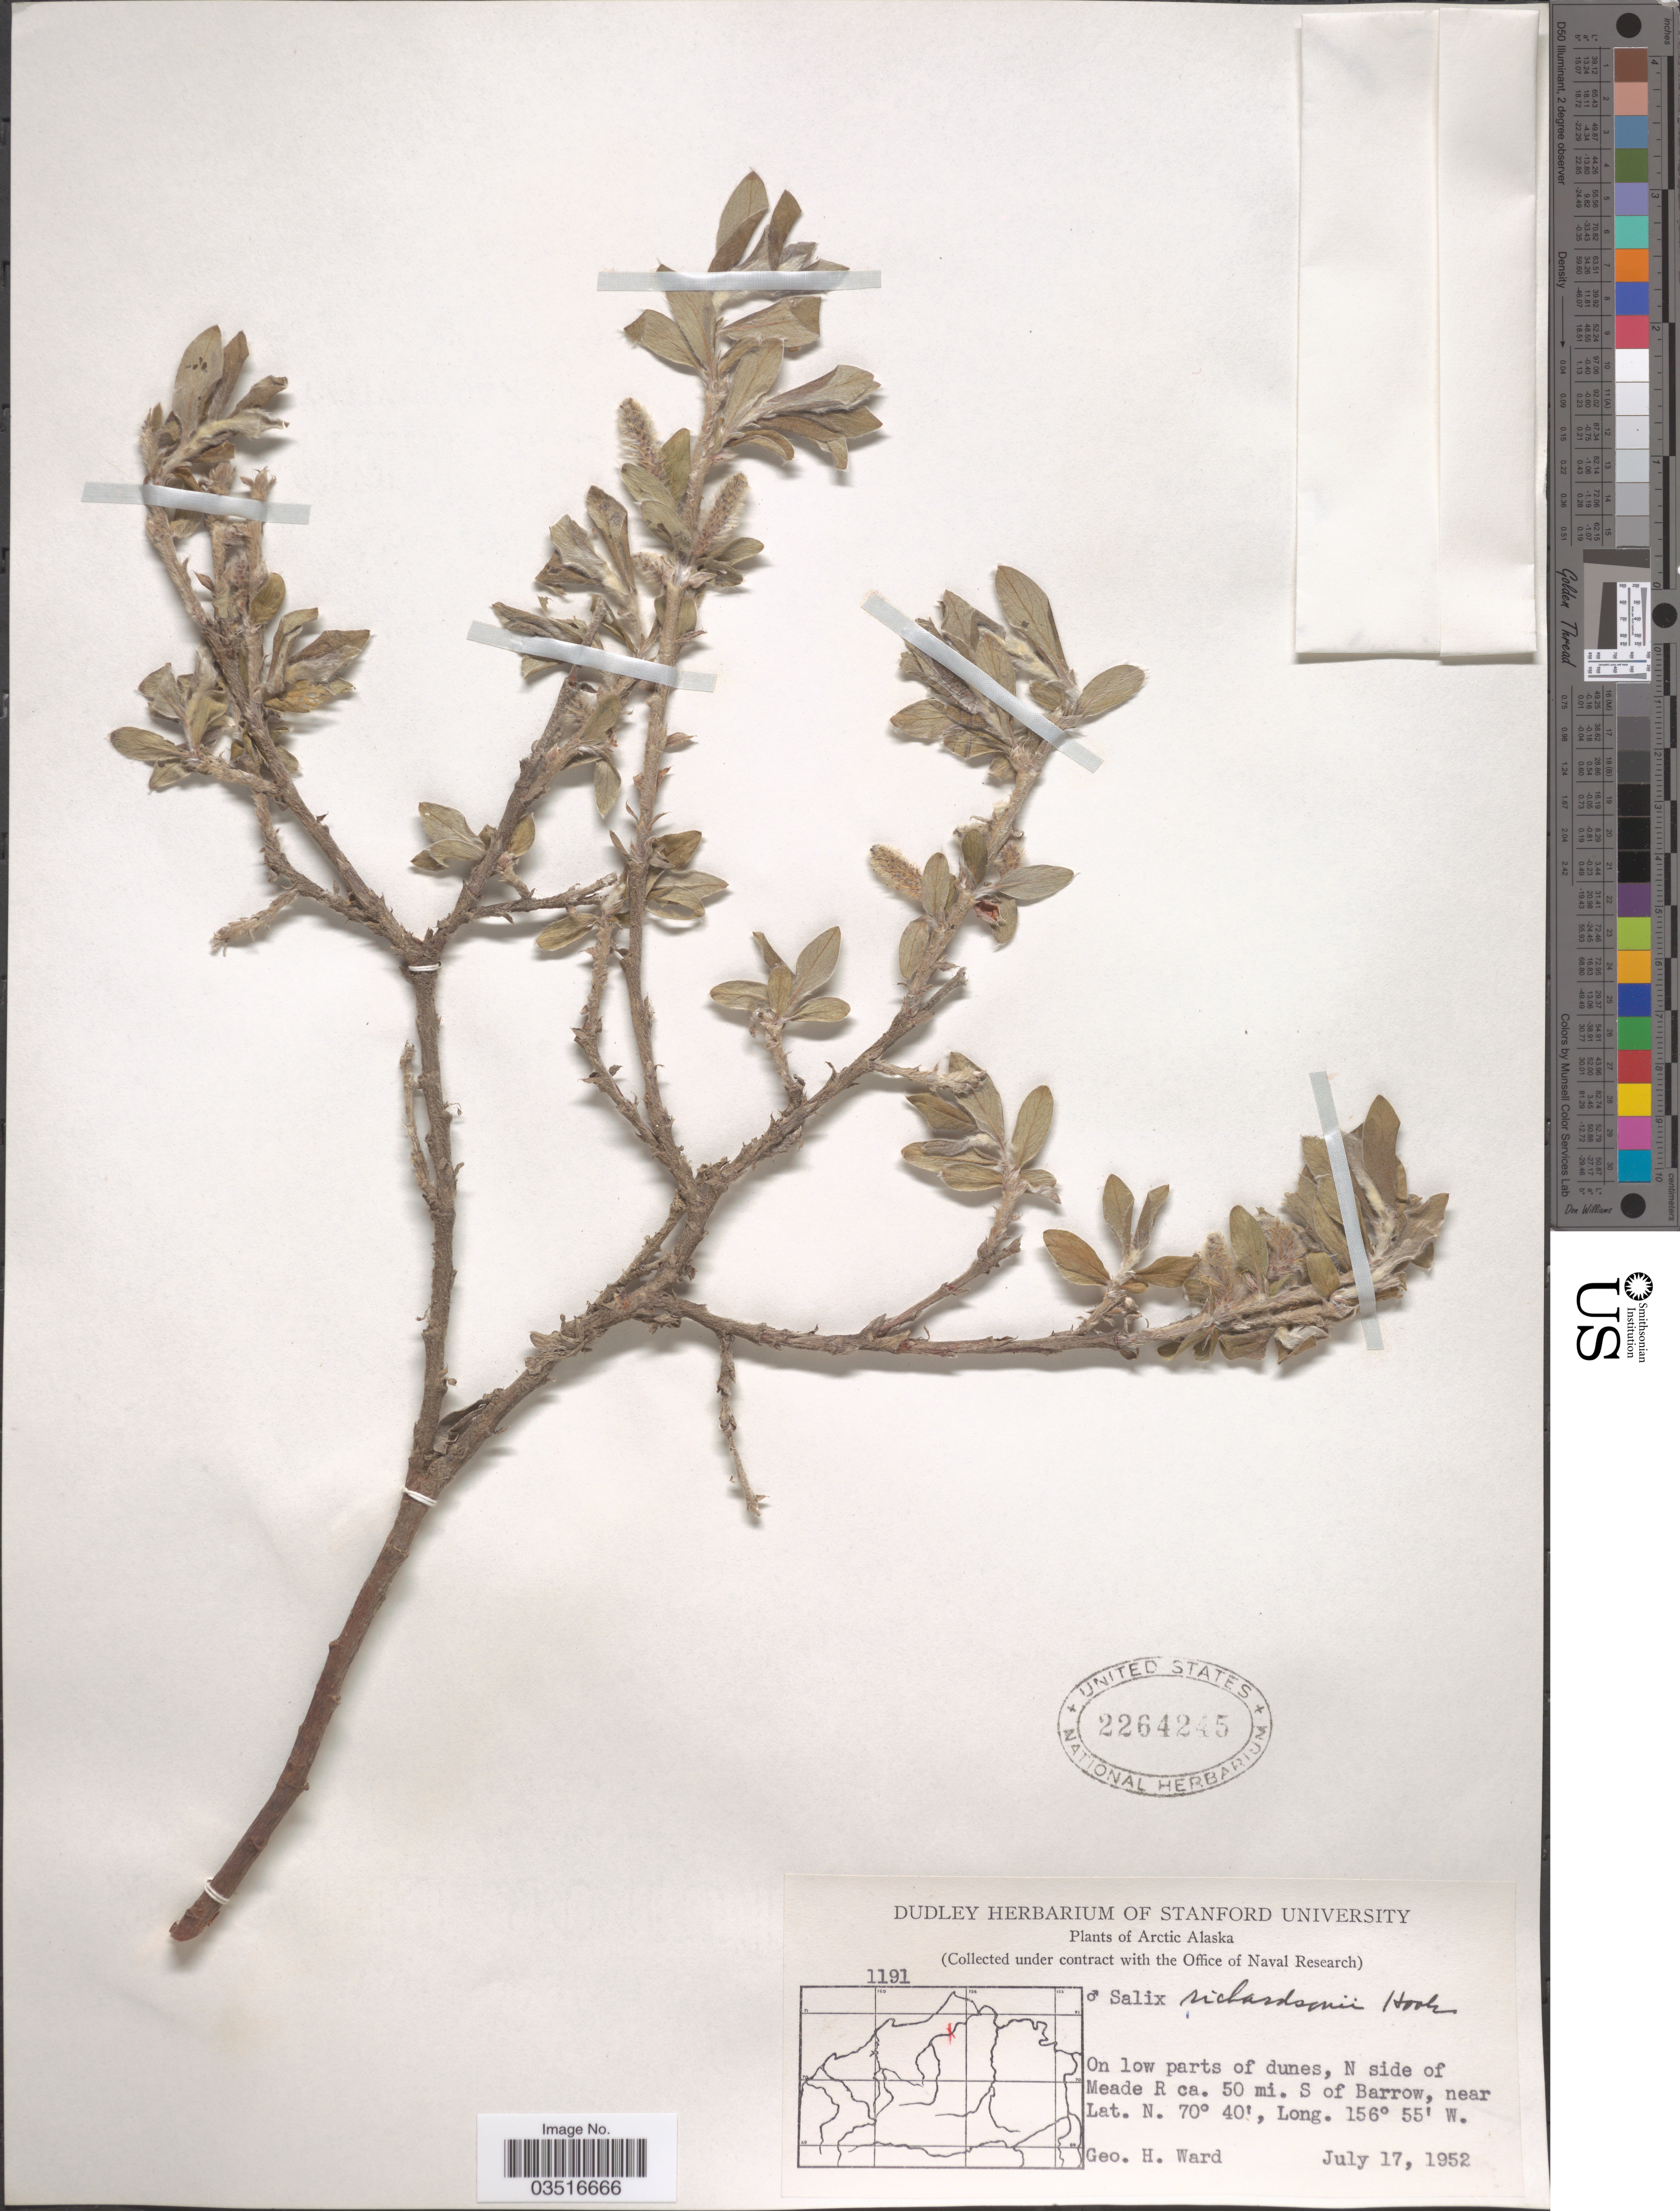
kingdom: Plantae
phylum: Tracheophyta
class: Magnoliopsida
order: Malpighiales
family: Salicaceae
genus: Salix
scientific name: Salix richardsonii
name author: Hook.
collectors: G. H. Ward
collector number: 1191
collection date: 1952-07-17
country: United States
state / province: Alaska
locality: Arctic Alaska. On low parts of dunes, N side of Meade R ca. 50 mi. S of Barrow.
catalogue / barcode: US 2264245